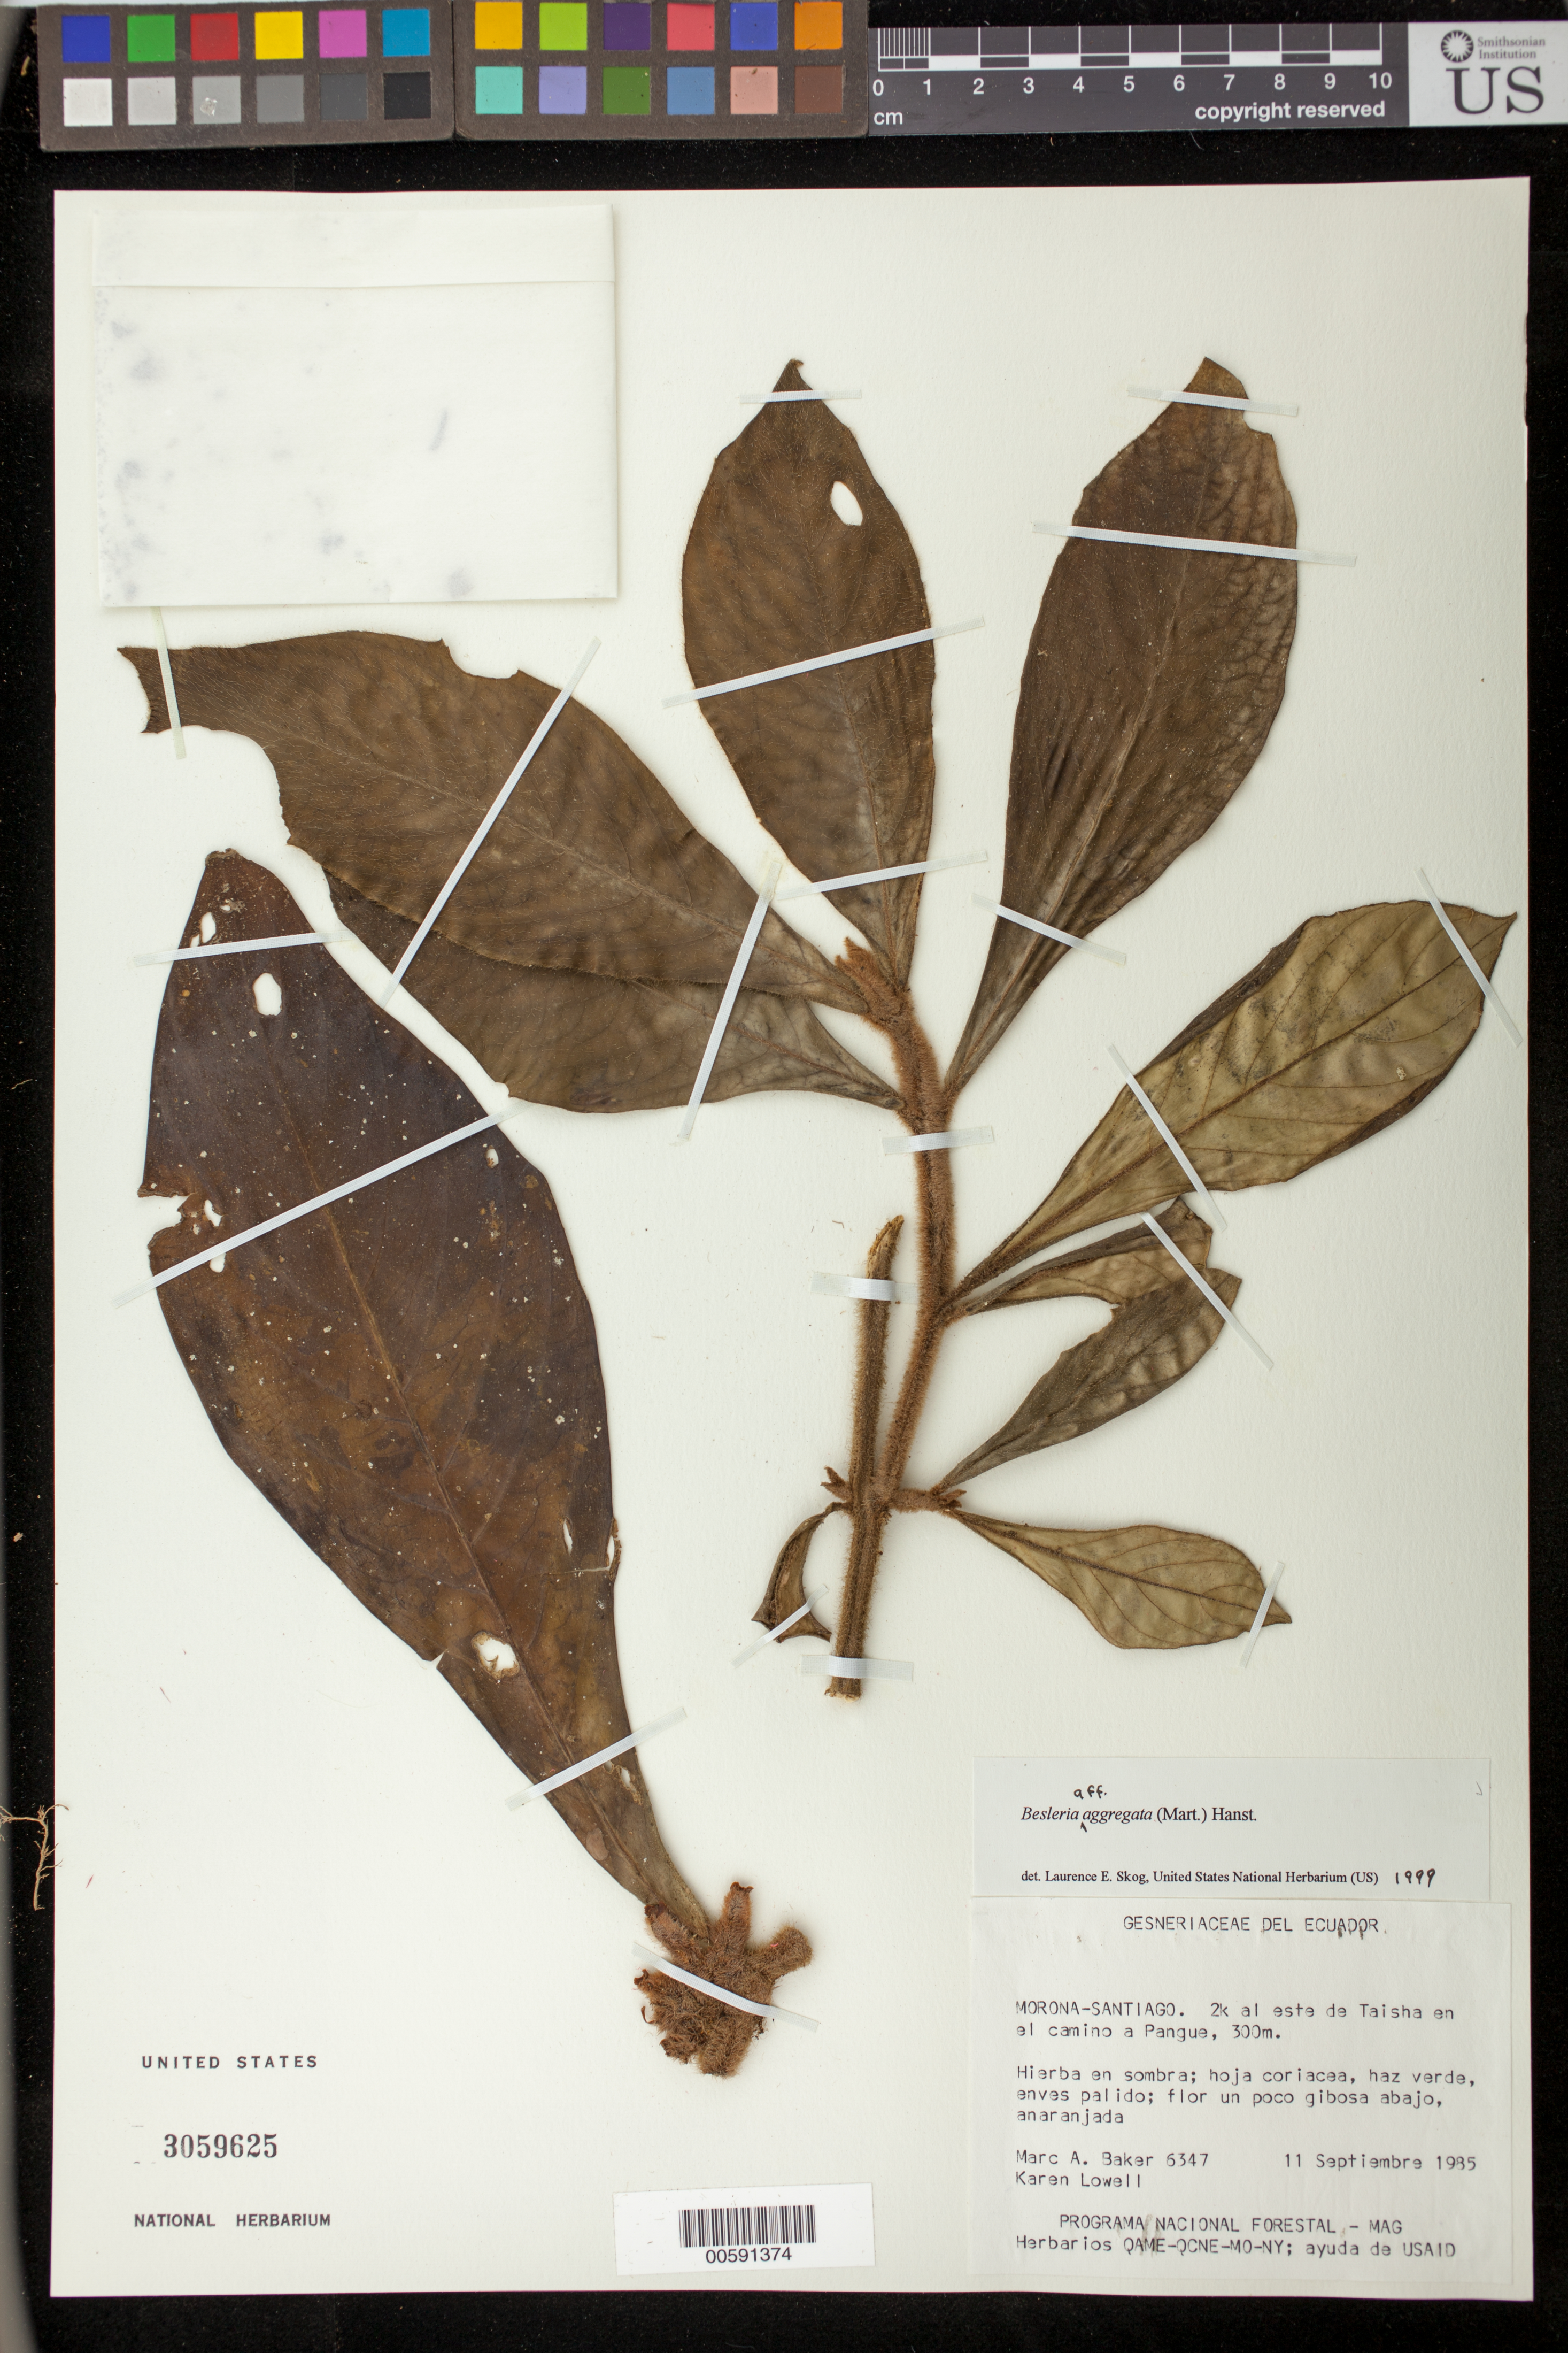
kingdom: Plantae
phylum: Tracheophyta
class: Magnoliopsida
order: Lamiales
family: Gesneriaceae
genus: Besleria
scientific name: Besleria aggregata var. aggregata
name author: (Mart.) Hanst.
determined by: Skog, Laurence E.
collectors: M. A. Baker & K. Lowell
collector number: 6347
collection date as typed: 11 Sep 1985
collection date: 1985-09-11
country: Ecuador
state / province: Morona-Santiago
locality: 2 km al este de Taisha en el camino a Panque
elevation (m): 300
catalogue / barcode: US 3059625